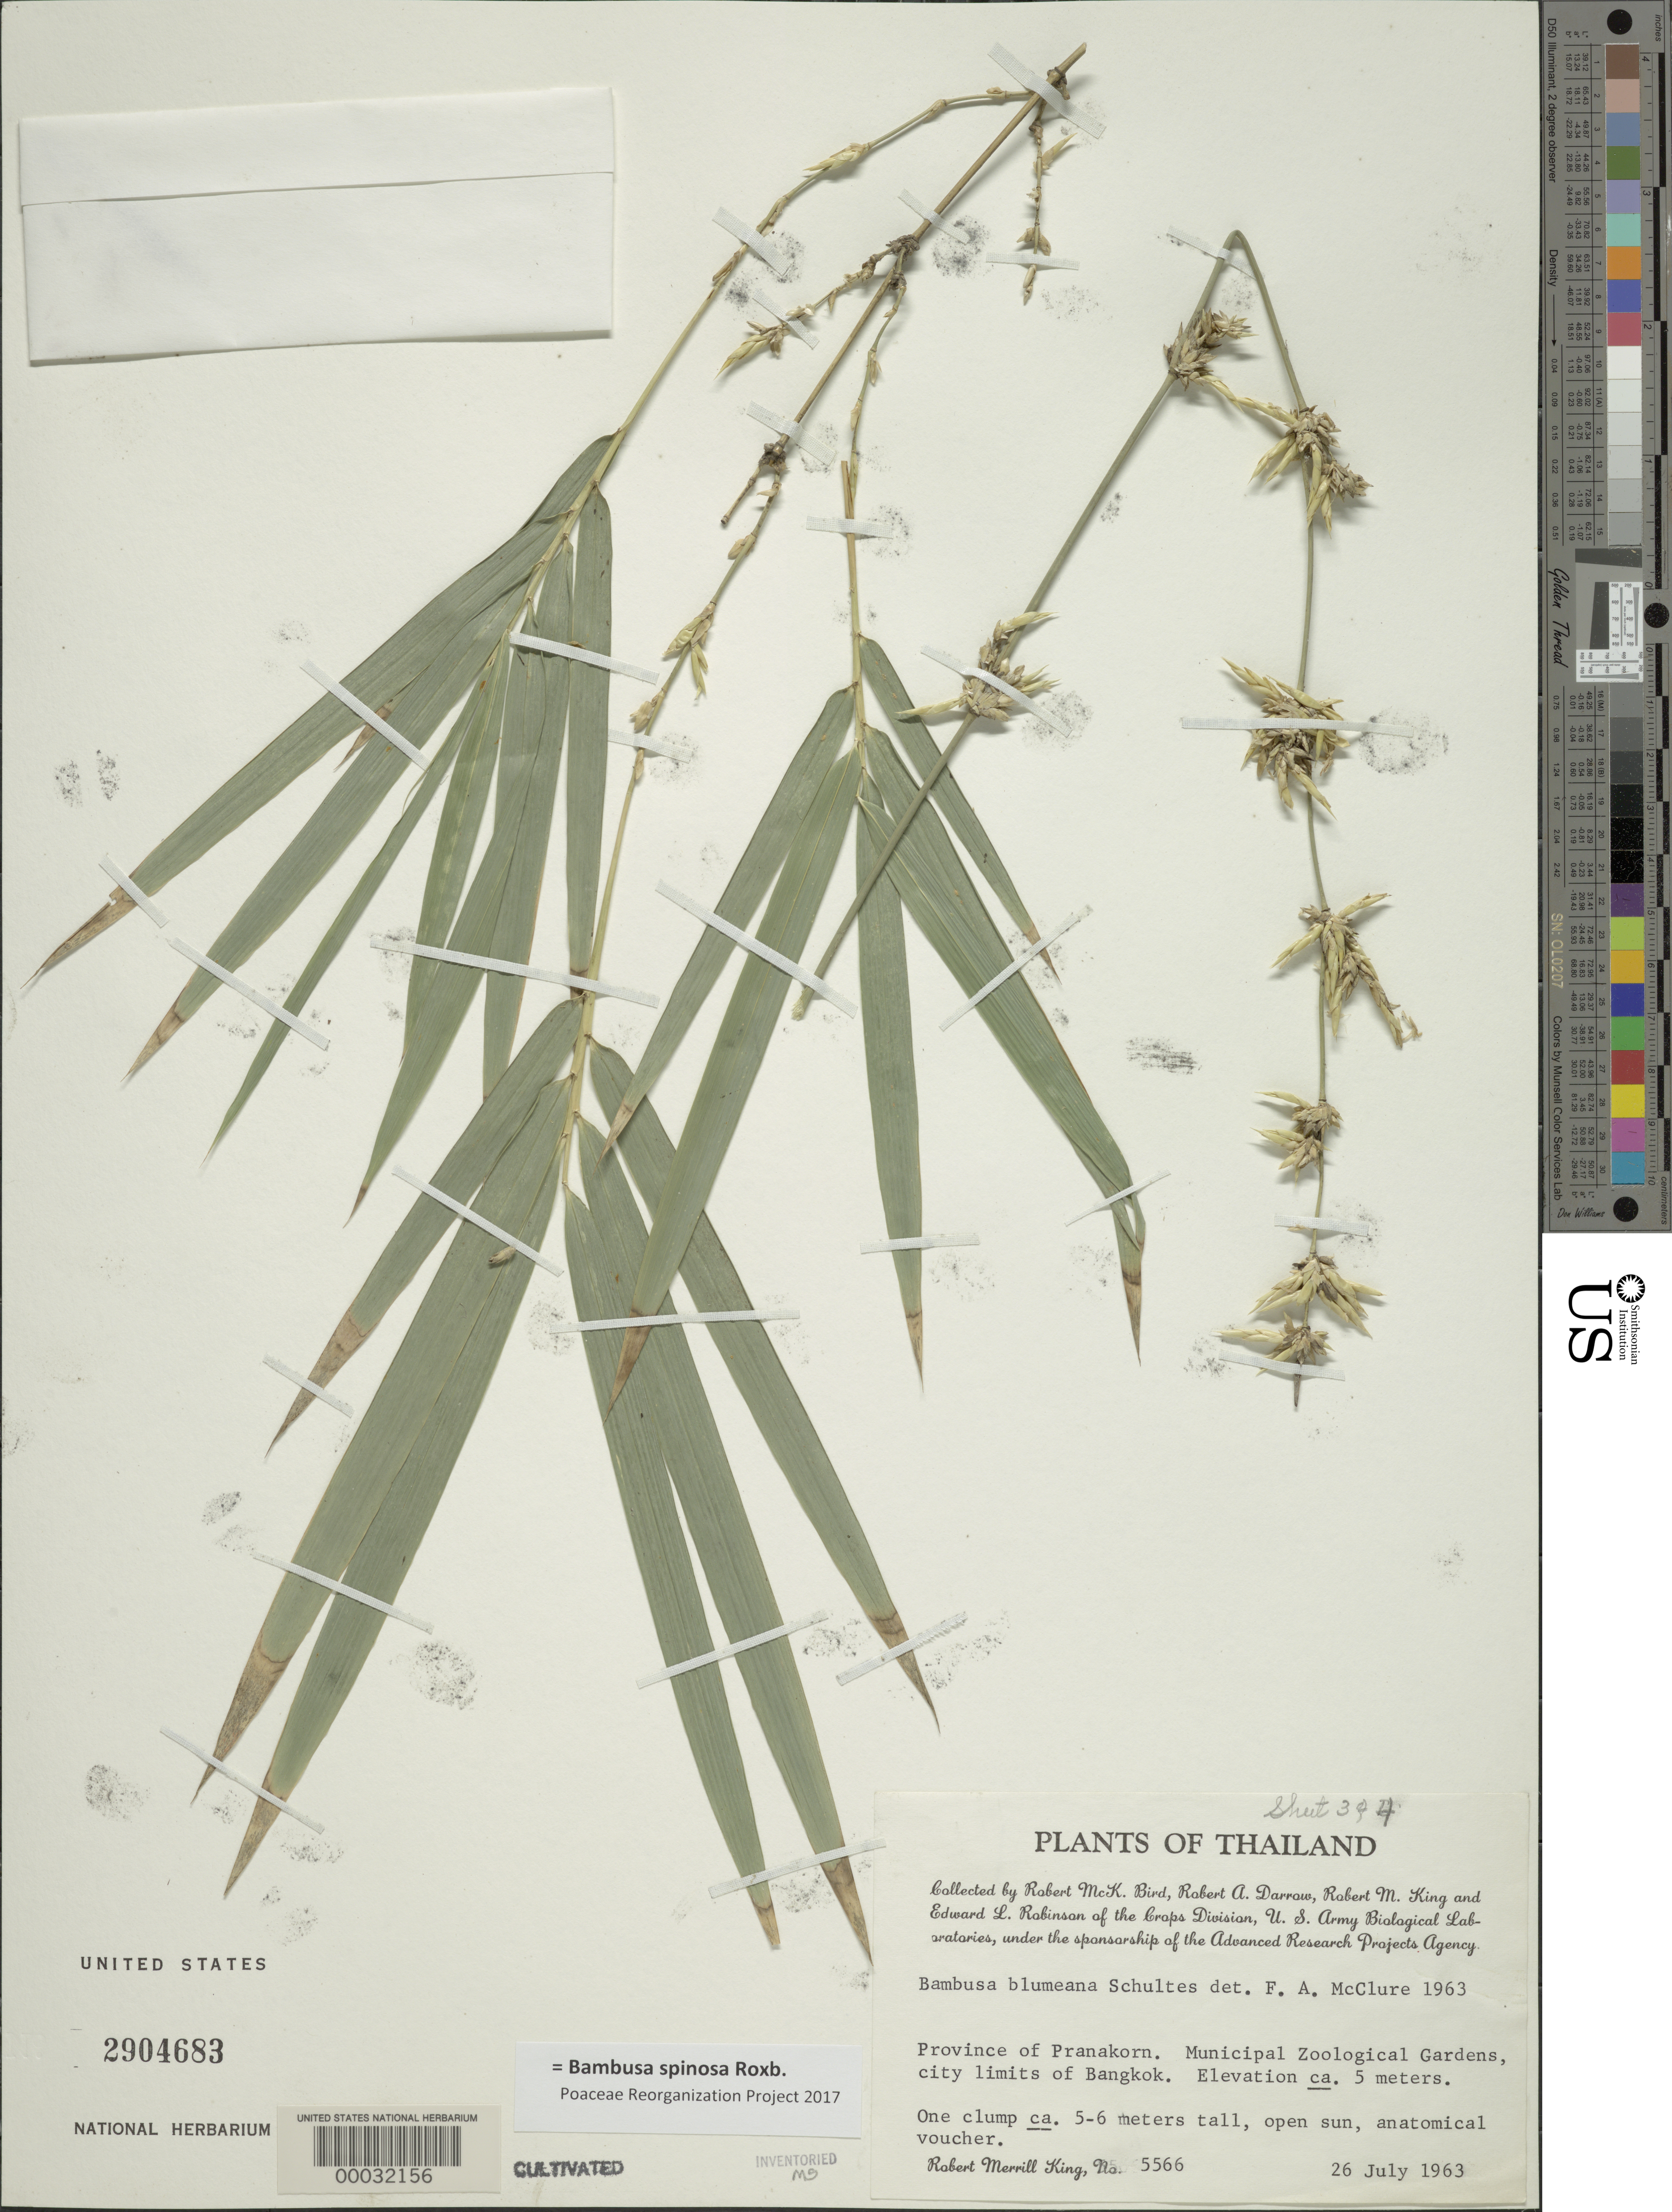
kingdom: Plantae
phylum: Tracheophyta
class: Liliopsida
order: Poales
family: Poaceae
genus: Bambusa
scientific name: Bambusa spinosa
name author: Roxb.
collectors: R. M. King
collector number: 5566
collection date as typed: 26 Jul 1963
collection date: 1963-07-26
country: Thailand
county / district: (Pranakorn)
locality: Municipal zoological gardens-Bankok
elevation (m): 5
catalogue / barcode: US 2904683